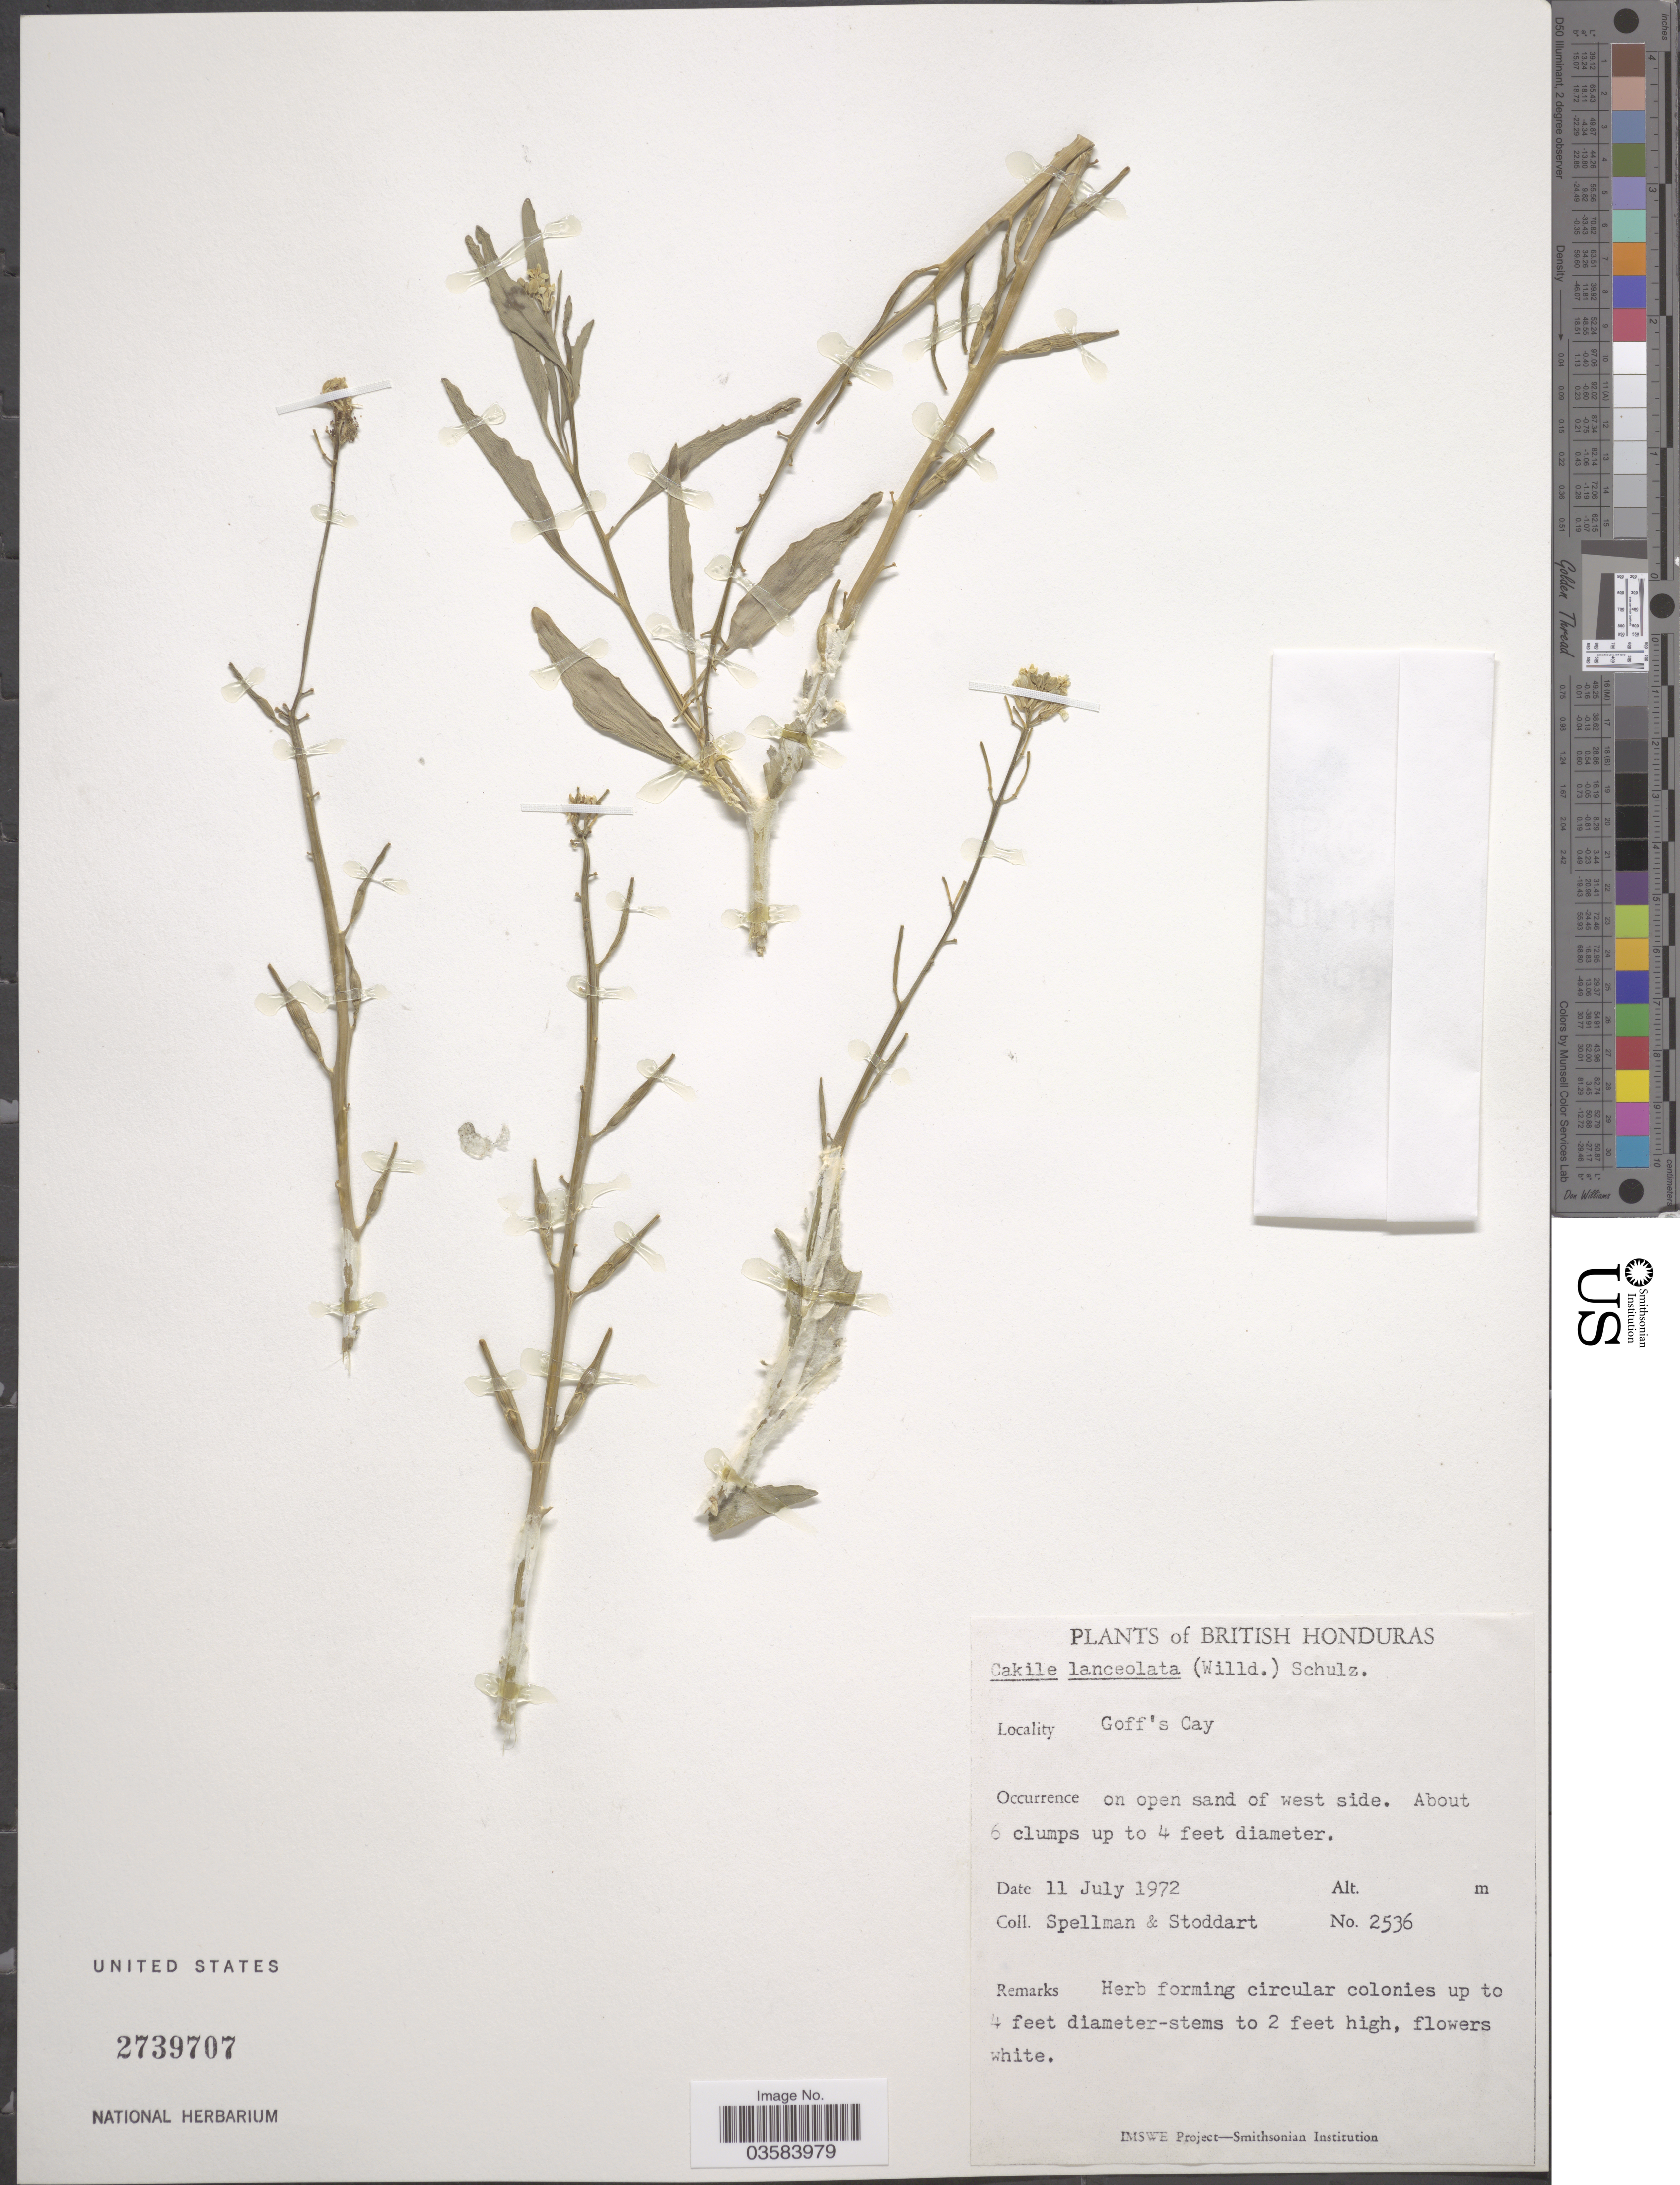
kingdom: Plantae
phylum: Tracheophyta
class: Magnoliopsida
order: Brassicales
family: Brassicaceae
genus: Cakile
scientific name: Cakile lanceolata subsp. lanceolata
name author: (Willd.) O.E. Schulz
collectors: Spellman, -- & -. Stoddart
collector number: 2536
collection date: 1972-07-11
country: Belize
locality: British Honduras. Goff's Cay.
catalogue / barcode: US 2739707